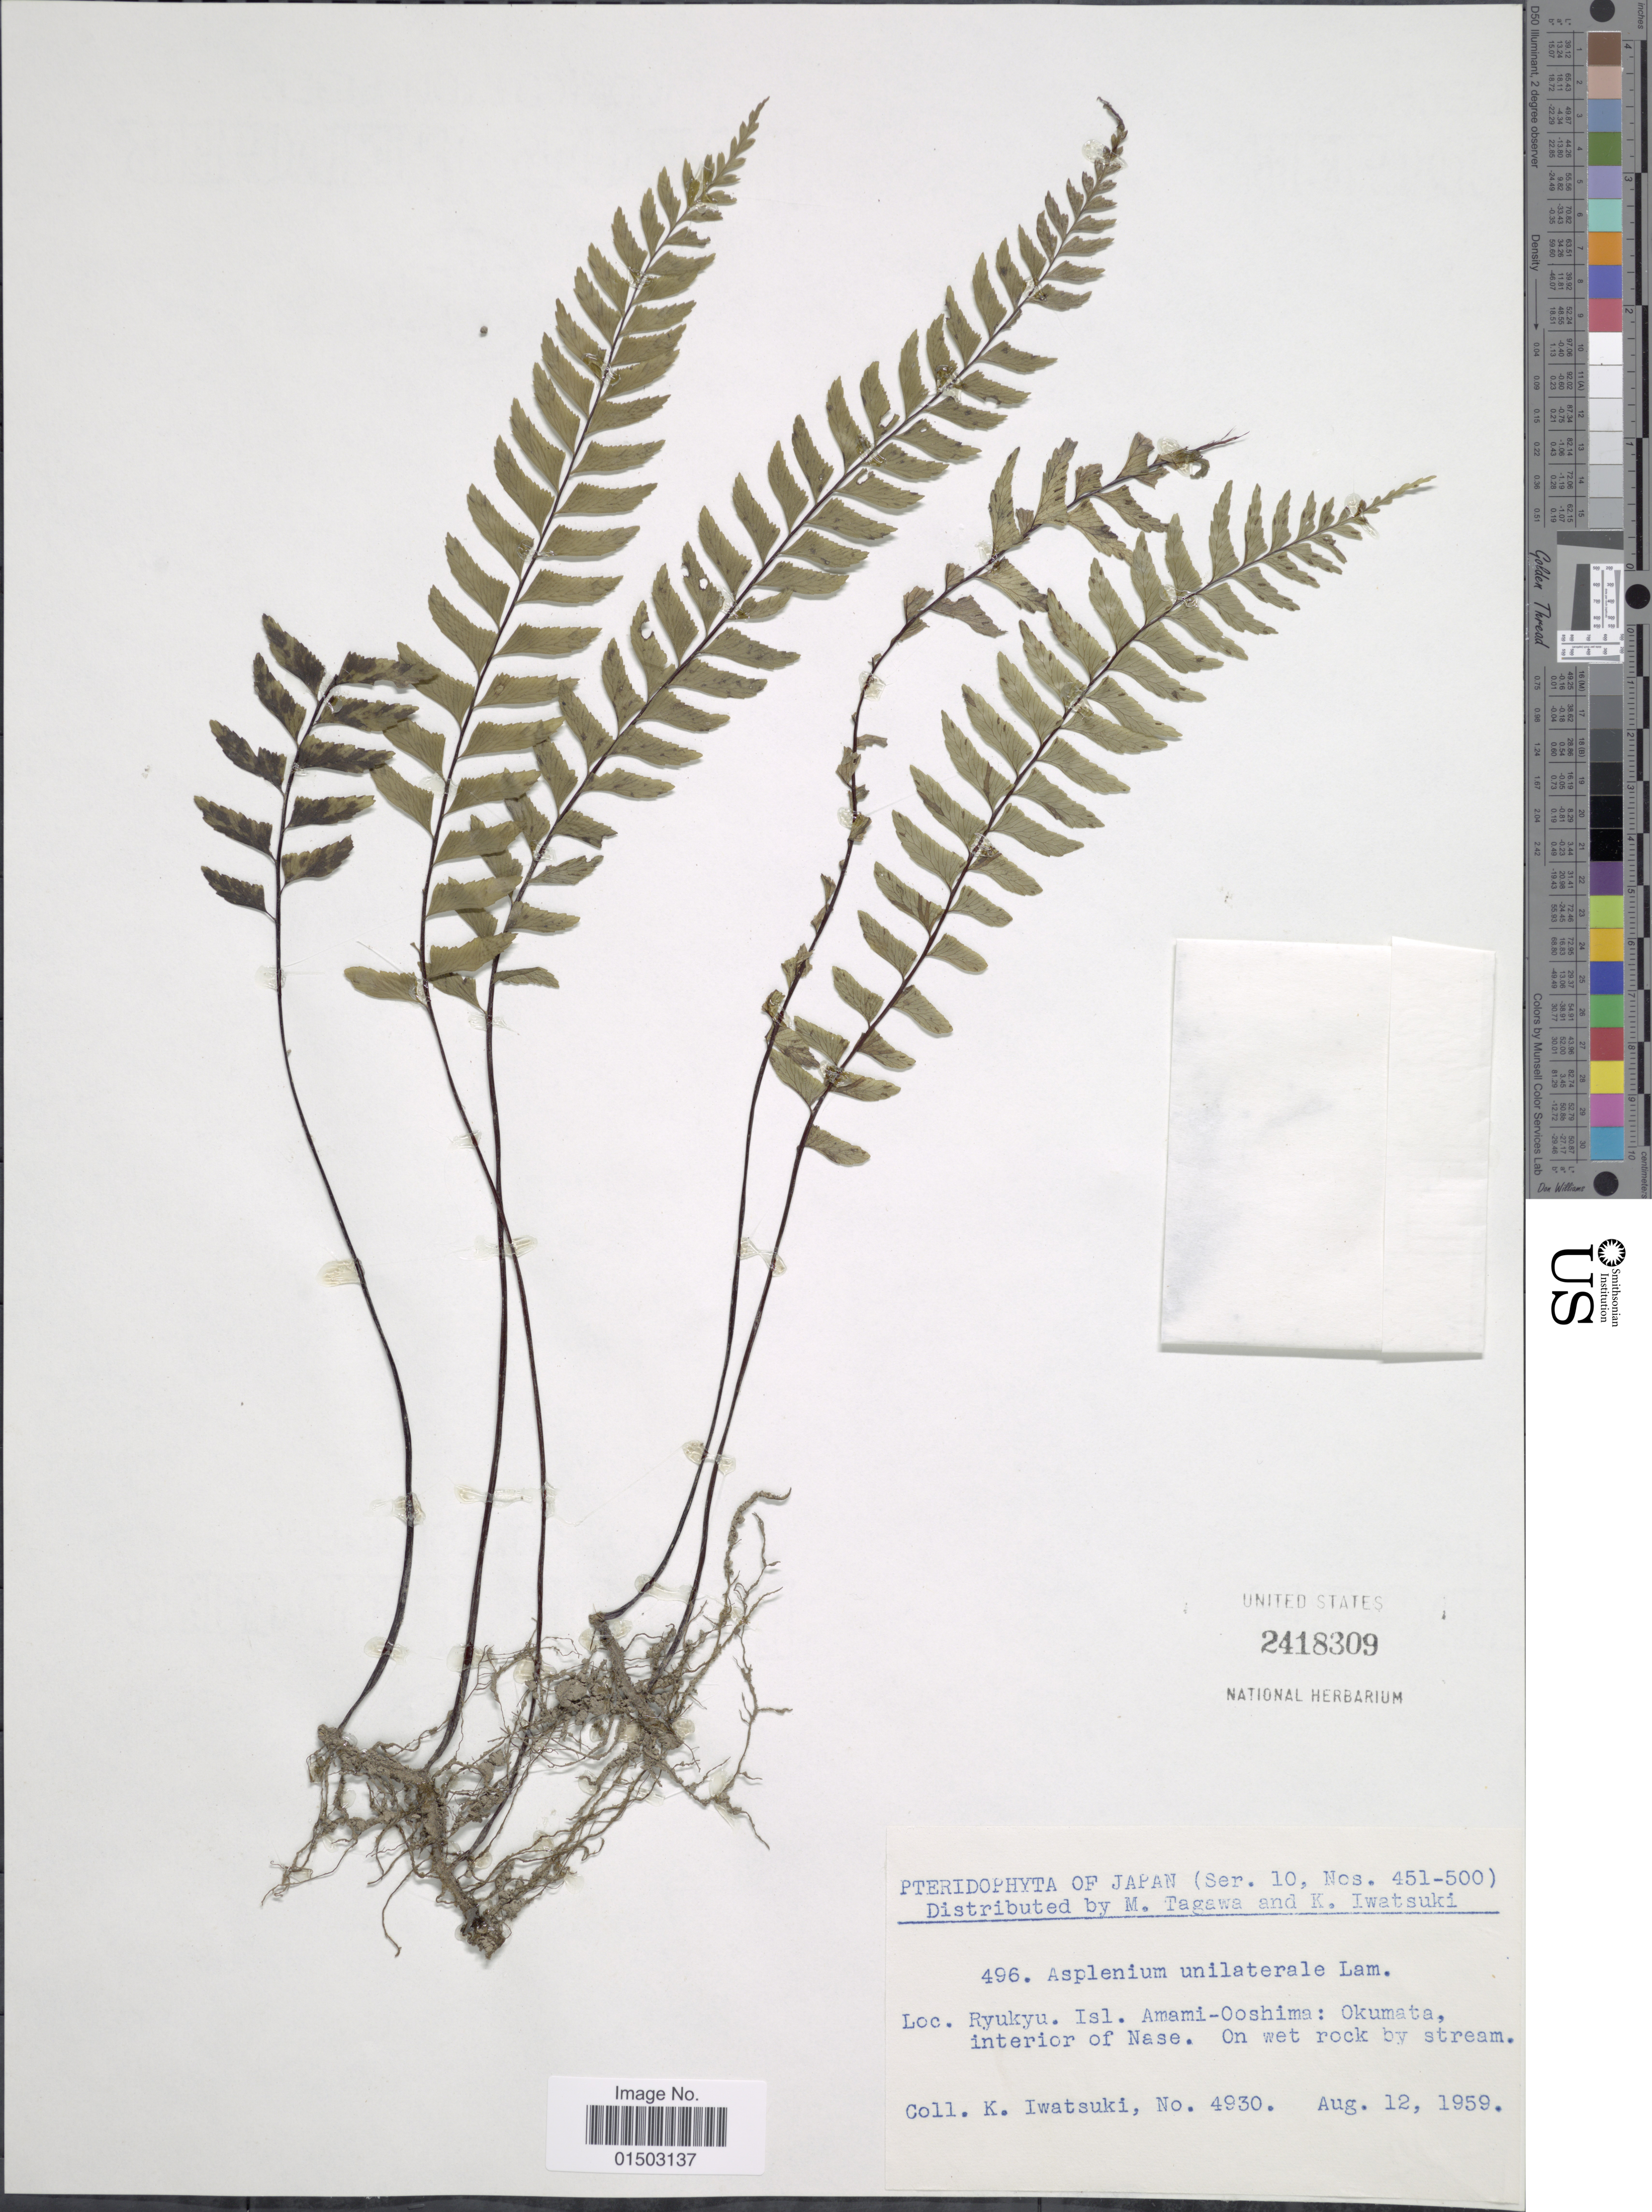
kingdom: Plantae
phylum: Tracheophyta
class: Polypodiopsida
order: Polypodiales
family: Aspleniaceae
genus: Hymenasplenium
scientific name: Hymenasplenium unilaterale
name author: (Lam.) Hayata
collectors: K. Iwatsuki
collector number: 4930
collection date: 1959-08-12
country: Japan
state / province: Okinawa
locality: Japan. Ryukyu. Isl. Amami-Ooshima: Okumata, interior of Nase.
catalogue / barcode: US 2418309